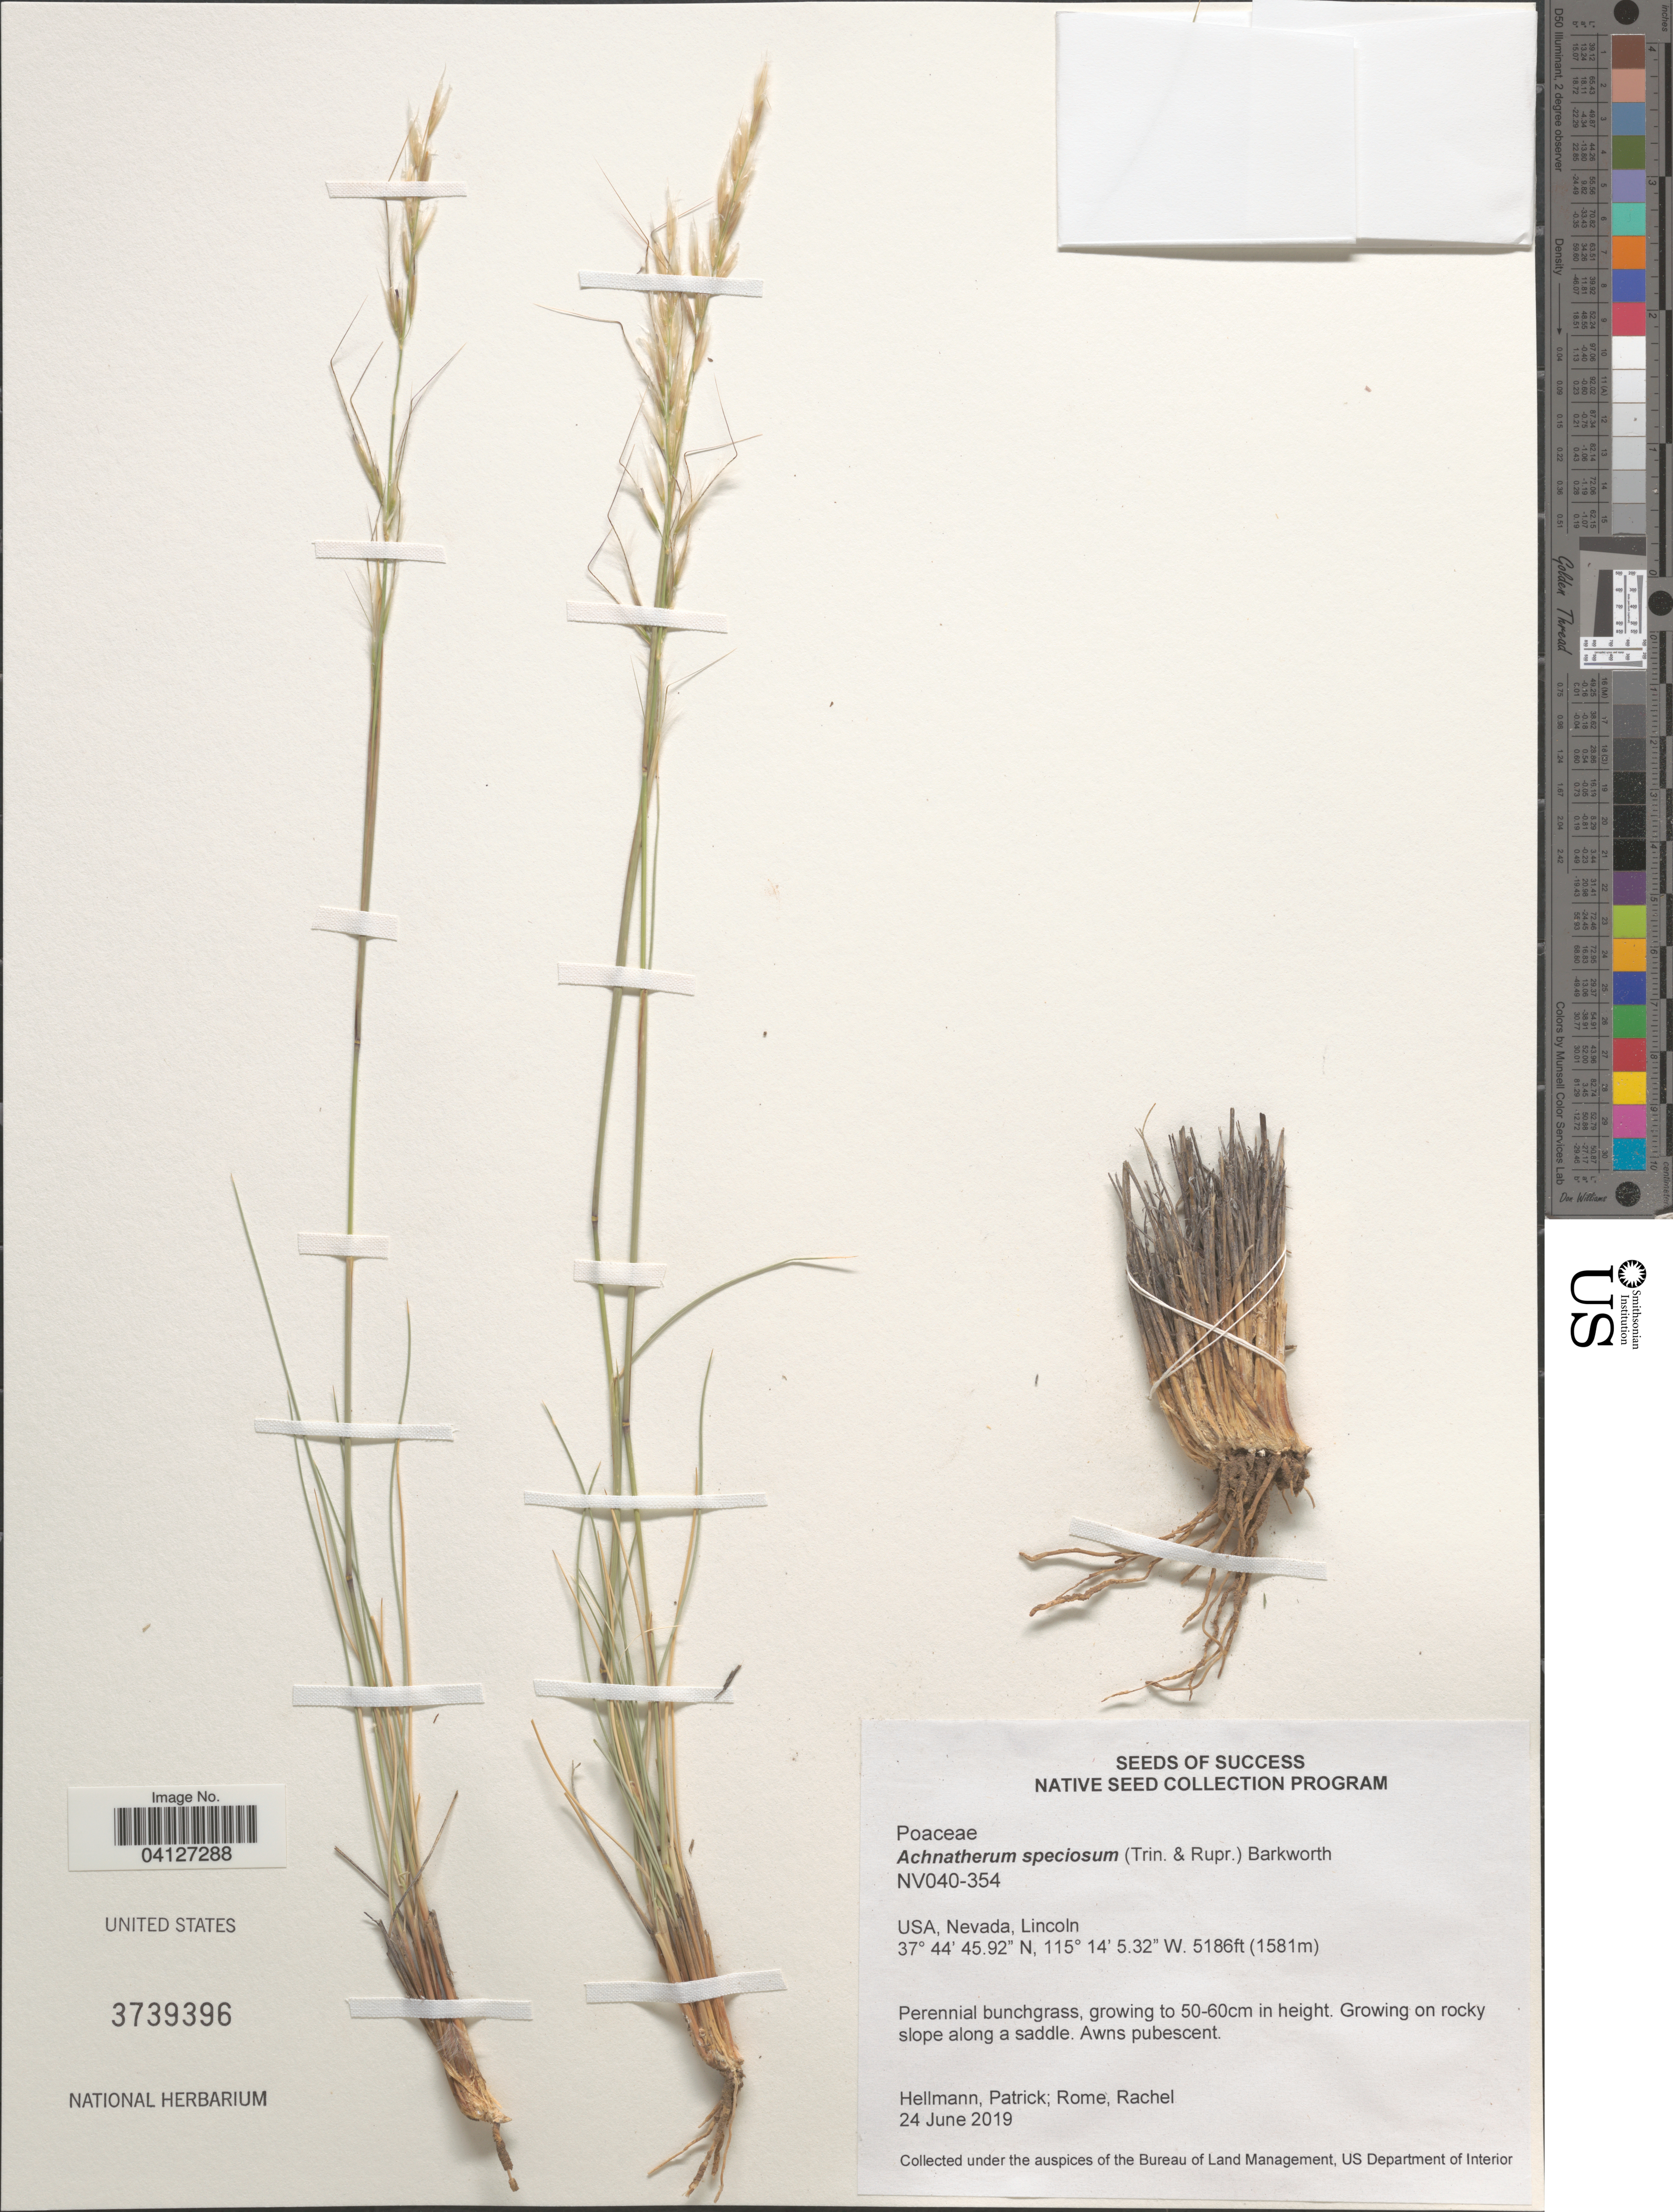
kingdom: Plantae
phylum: Tracheophyta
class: Liliopsida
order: Poales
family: Poaceae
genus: Achnatherum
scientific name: Achnatherum speciosum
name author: (Trin. & Rupr.) Barkworth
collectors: P. Hellmann & R. Rome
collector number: NV040-354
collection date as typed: Transcribed d/m/y: 24/6/2019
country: United States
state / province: Nevada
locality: Lincoln.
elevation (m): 1581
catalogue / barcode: US 3739396